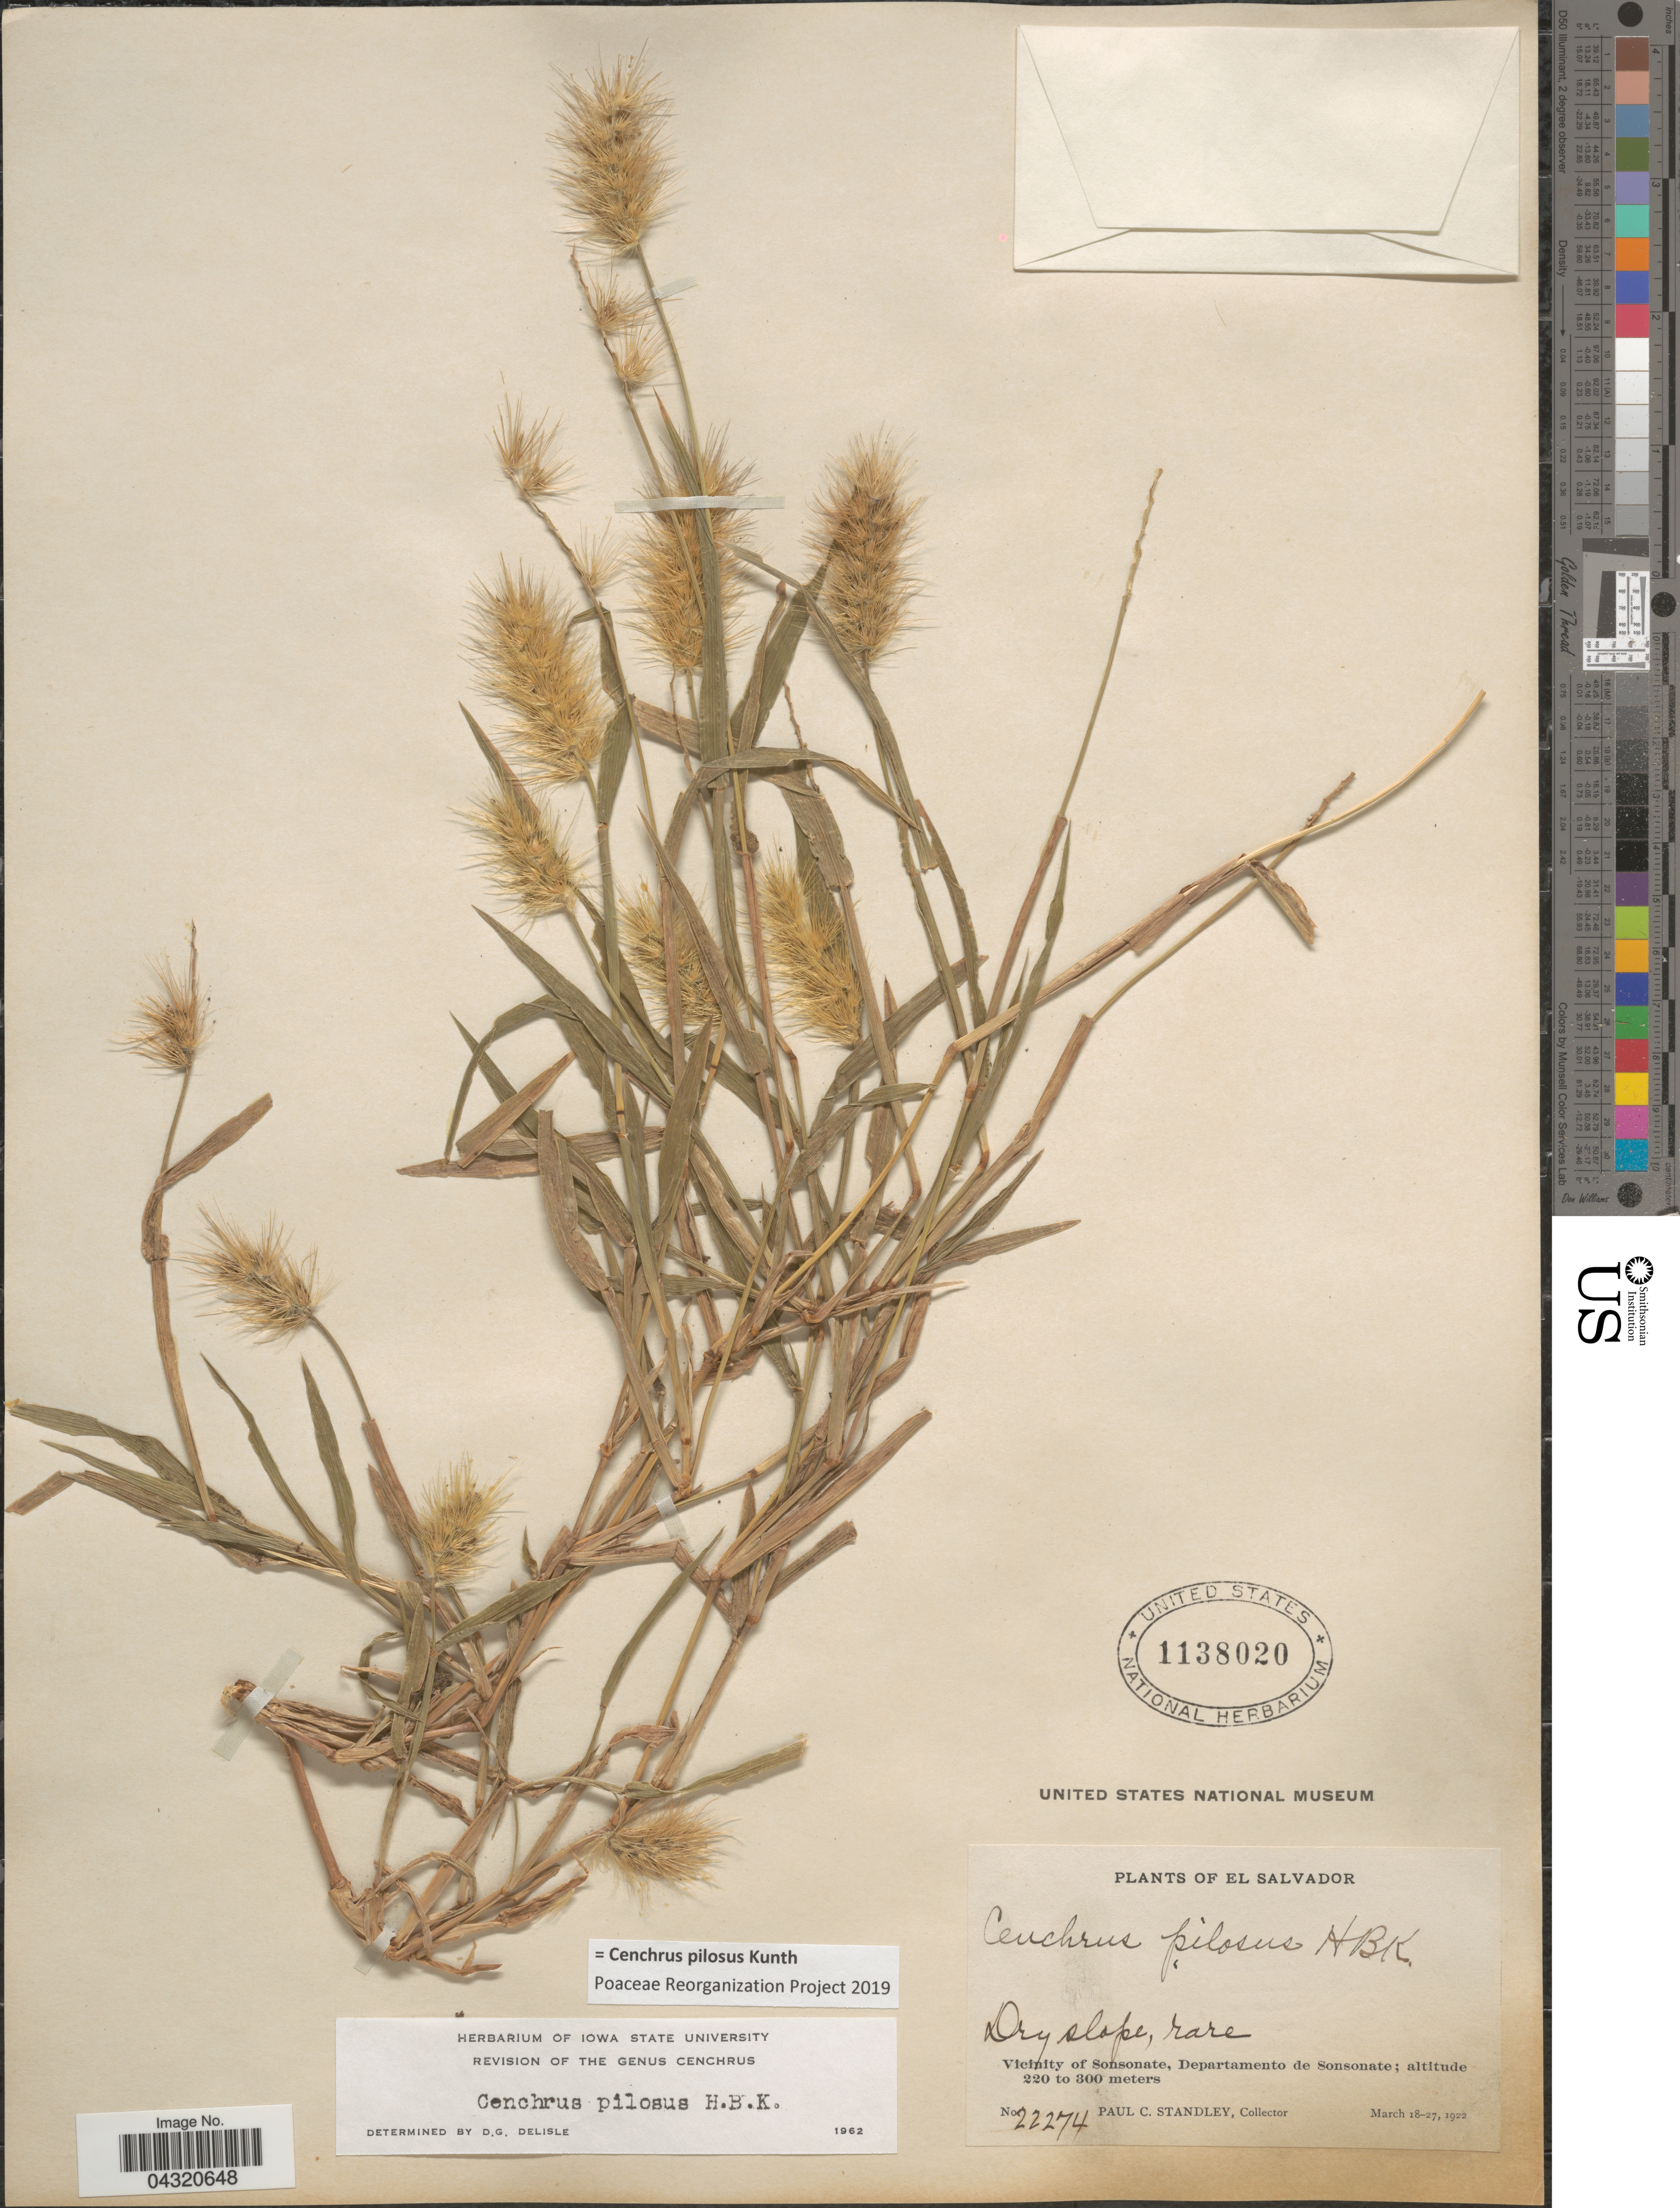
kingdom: Plantae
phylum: Tracheophyta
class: Liliopsida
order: Poales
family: Poaceae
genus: Cenchrus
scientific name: Cenchrus pilosus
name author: Kunth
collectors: P. C. Standley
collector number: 22274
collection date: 1922-03-18/1922-03-27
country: El Salvador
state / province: Sonsonate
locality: Vicinity of Sonsonate, Departamento de Sonsonate.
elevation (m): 220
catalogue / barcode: US 1138020